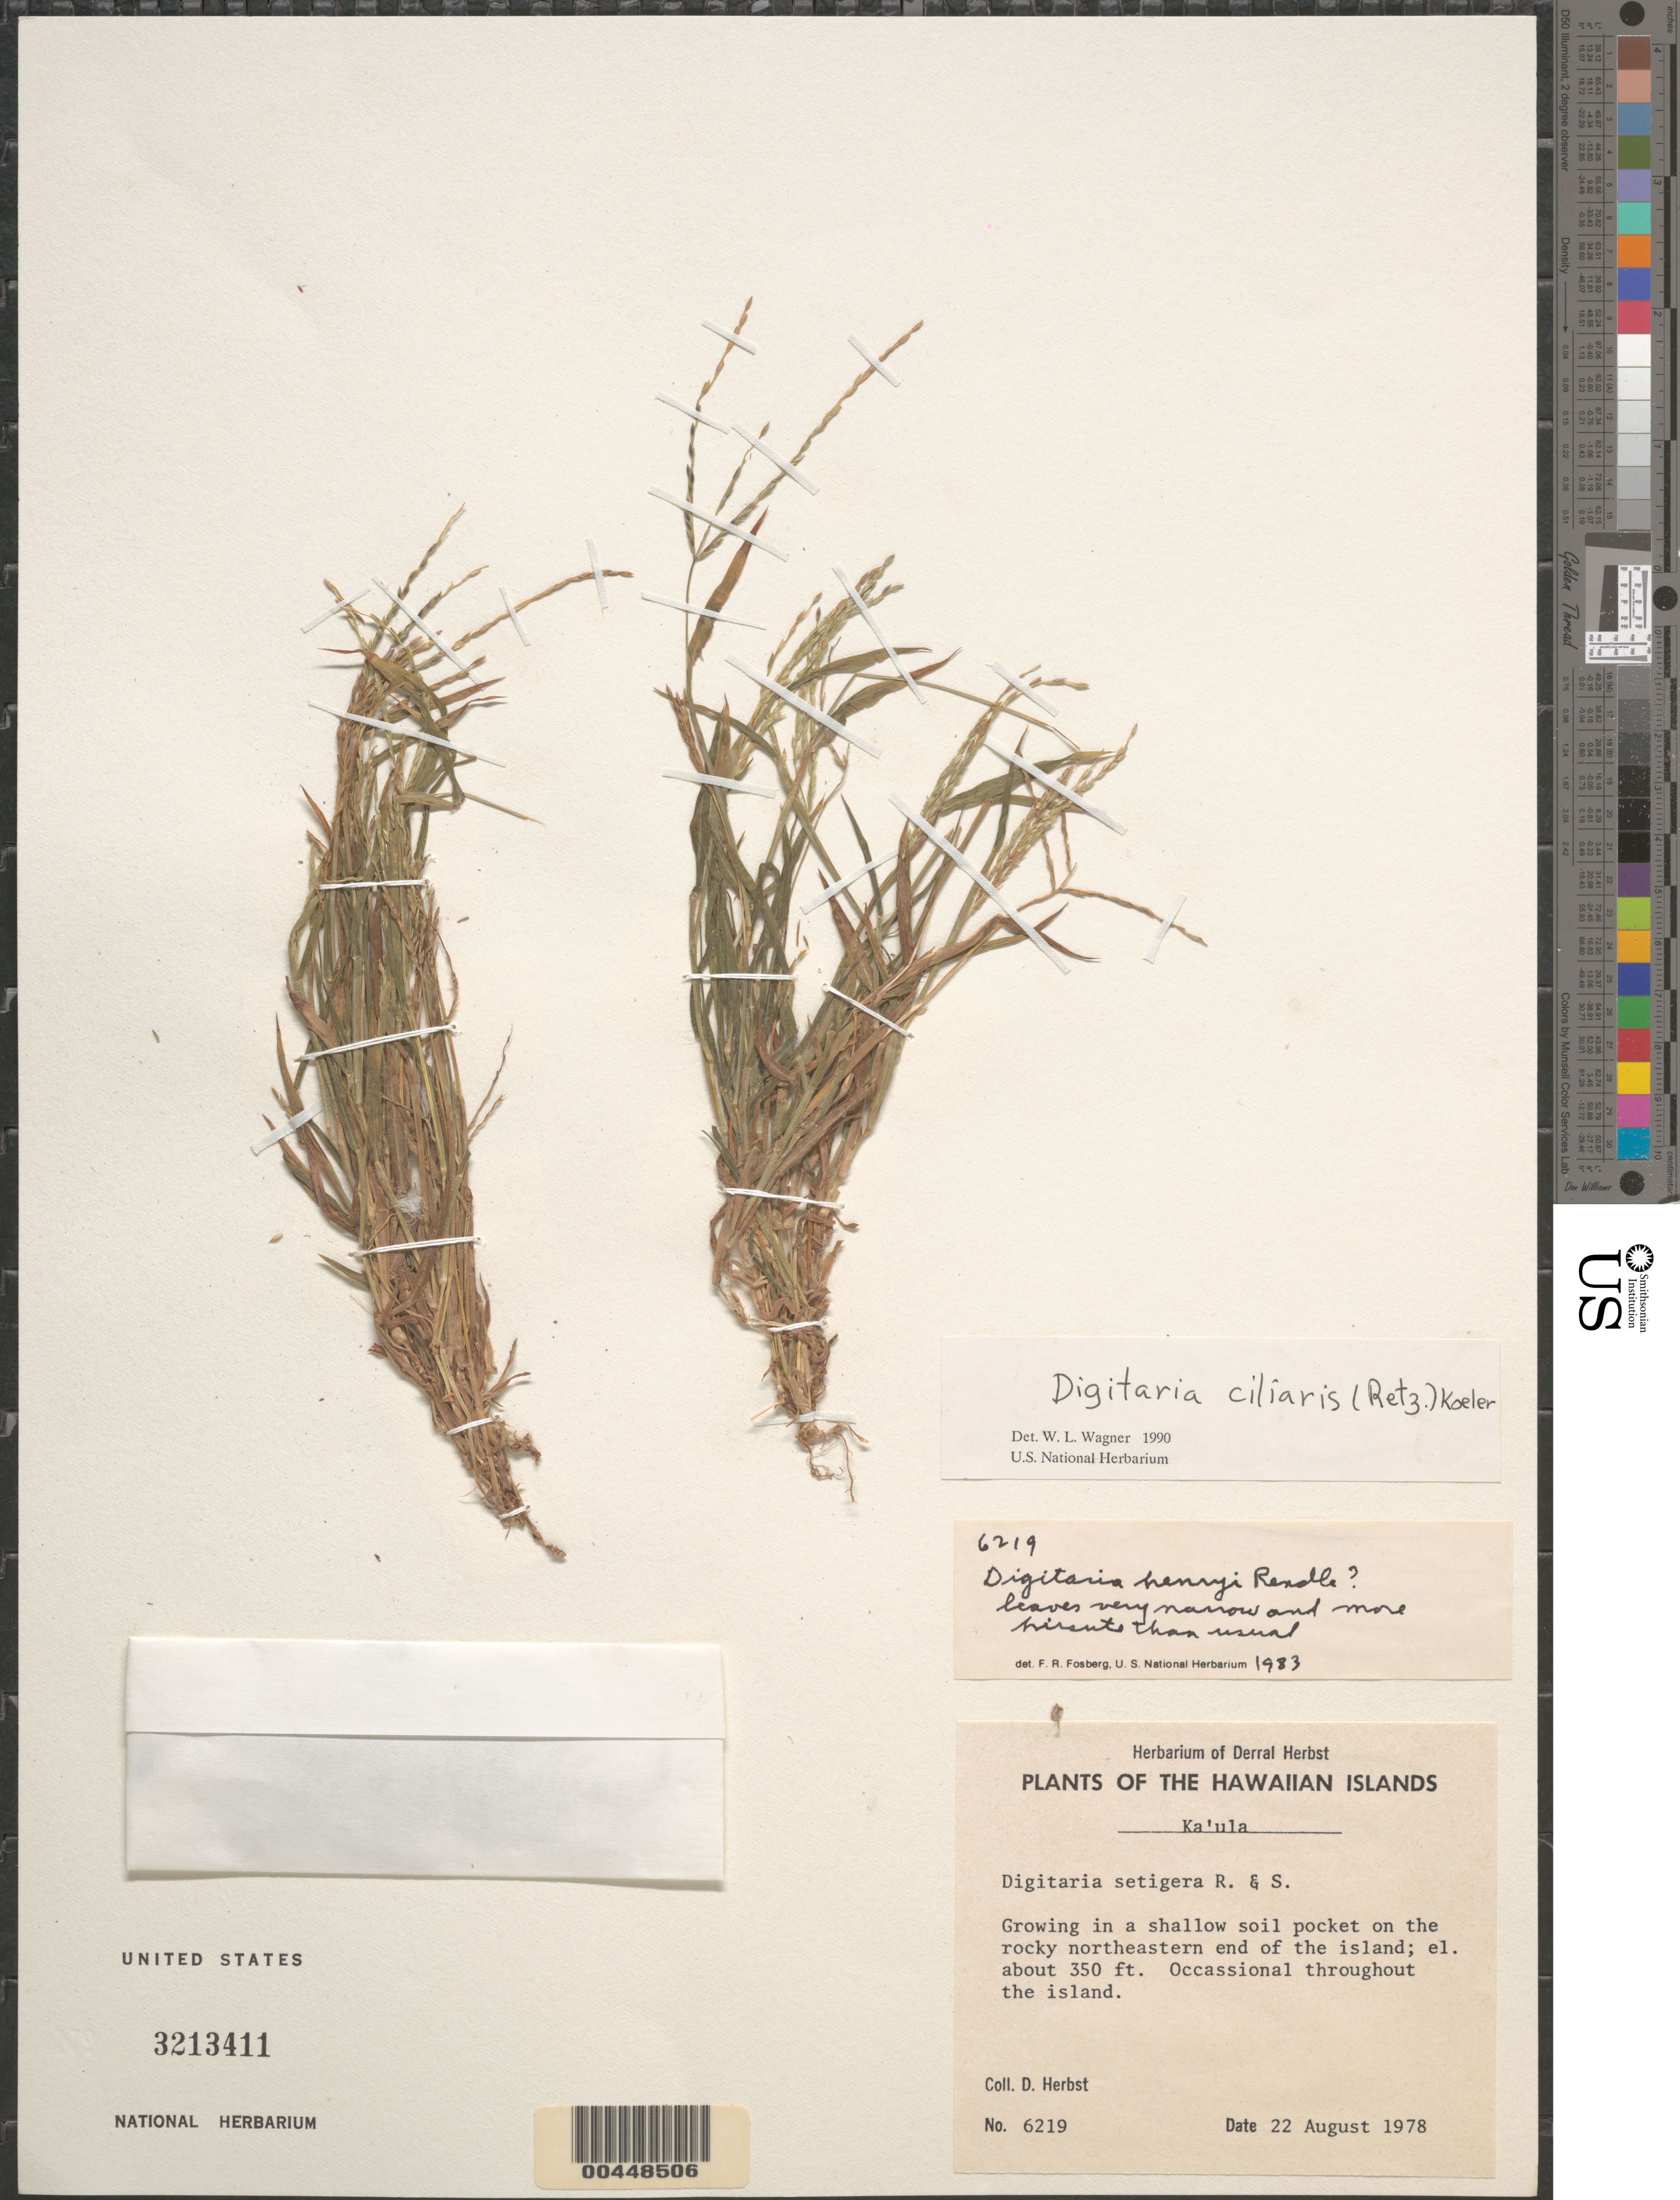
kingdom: Plantae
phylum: Tracheophyta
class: Liliopsida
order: Poales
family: Poaceae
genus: Digitaria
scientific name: Digitaria ciliaris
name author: (Retz.) Koeler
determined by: Wagner, W. L., (BOT), Smithsonian Institution - National Museum of Natural History (UNITED STATES)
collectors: D. R. Herbst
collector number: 6219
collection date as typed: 22 Aug 1978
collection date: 1978-08-22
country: United States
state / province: Hawaii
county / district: Kauai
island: Ka'ula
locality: NE end of island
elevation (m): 107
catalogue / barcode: US 3213411